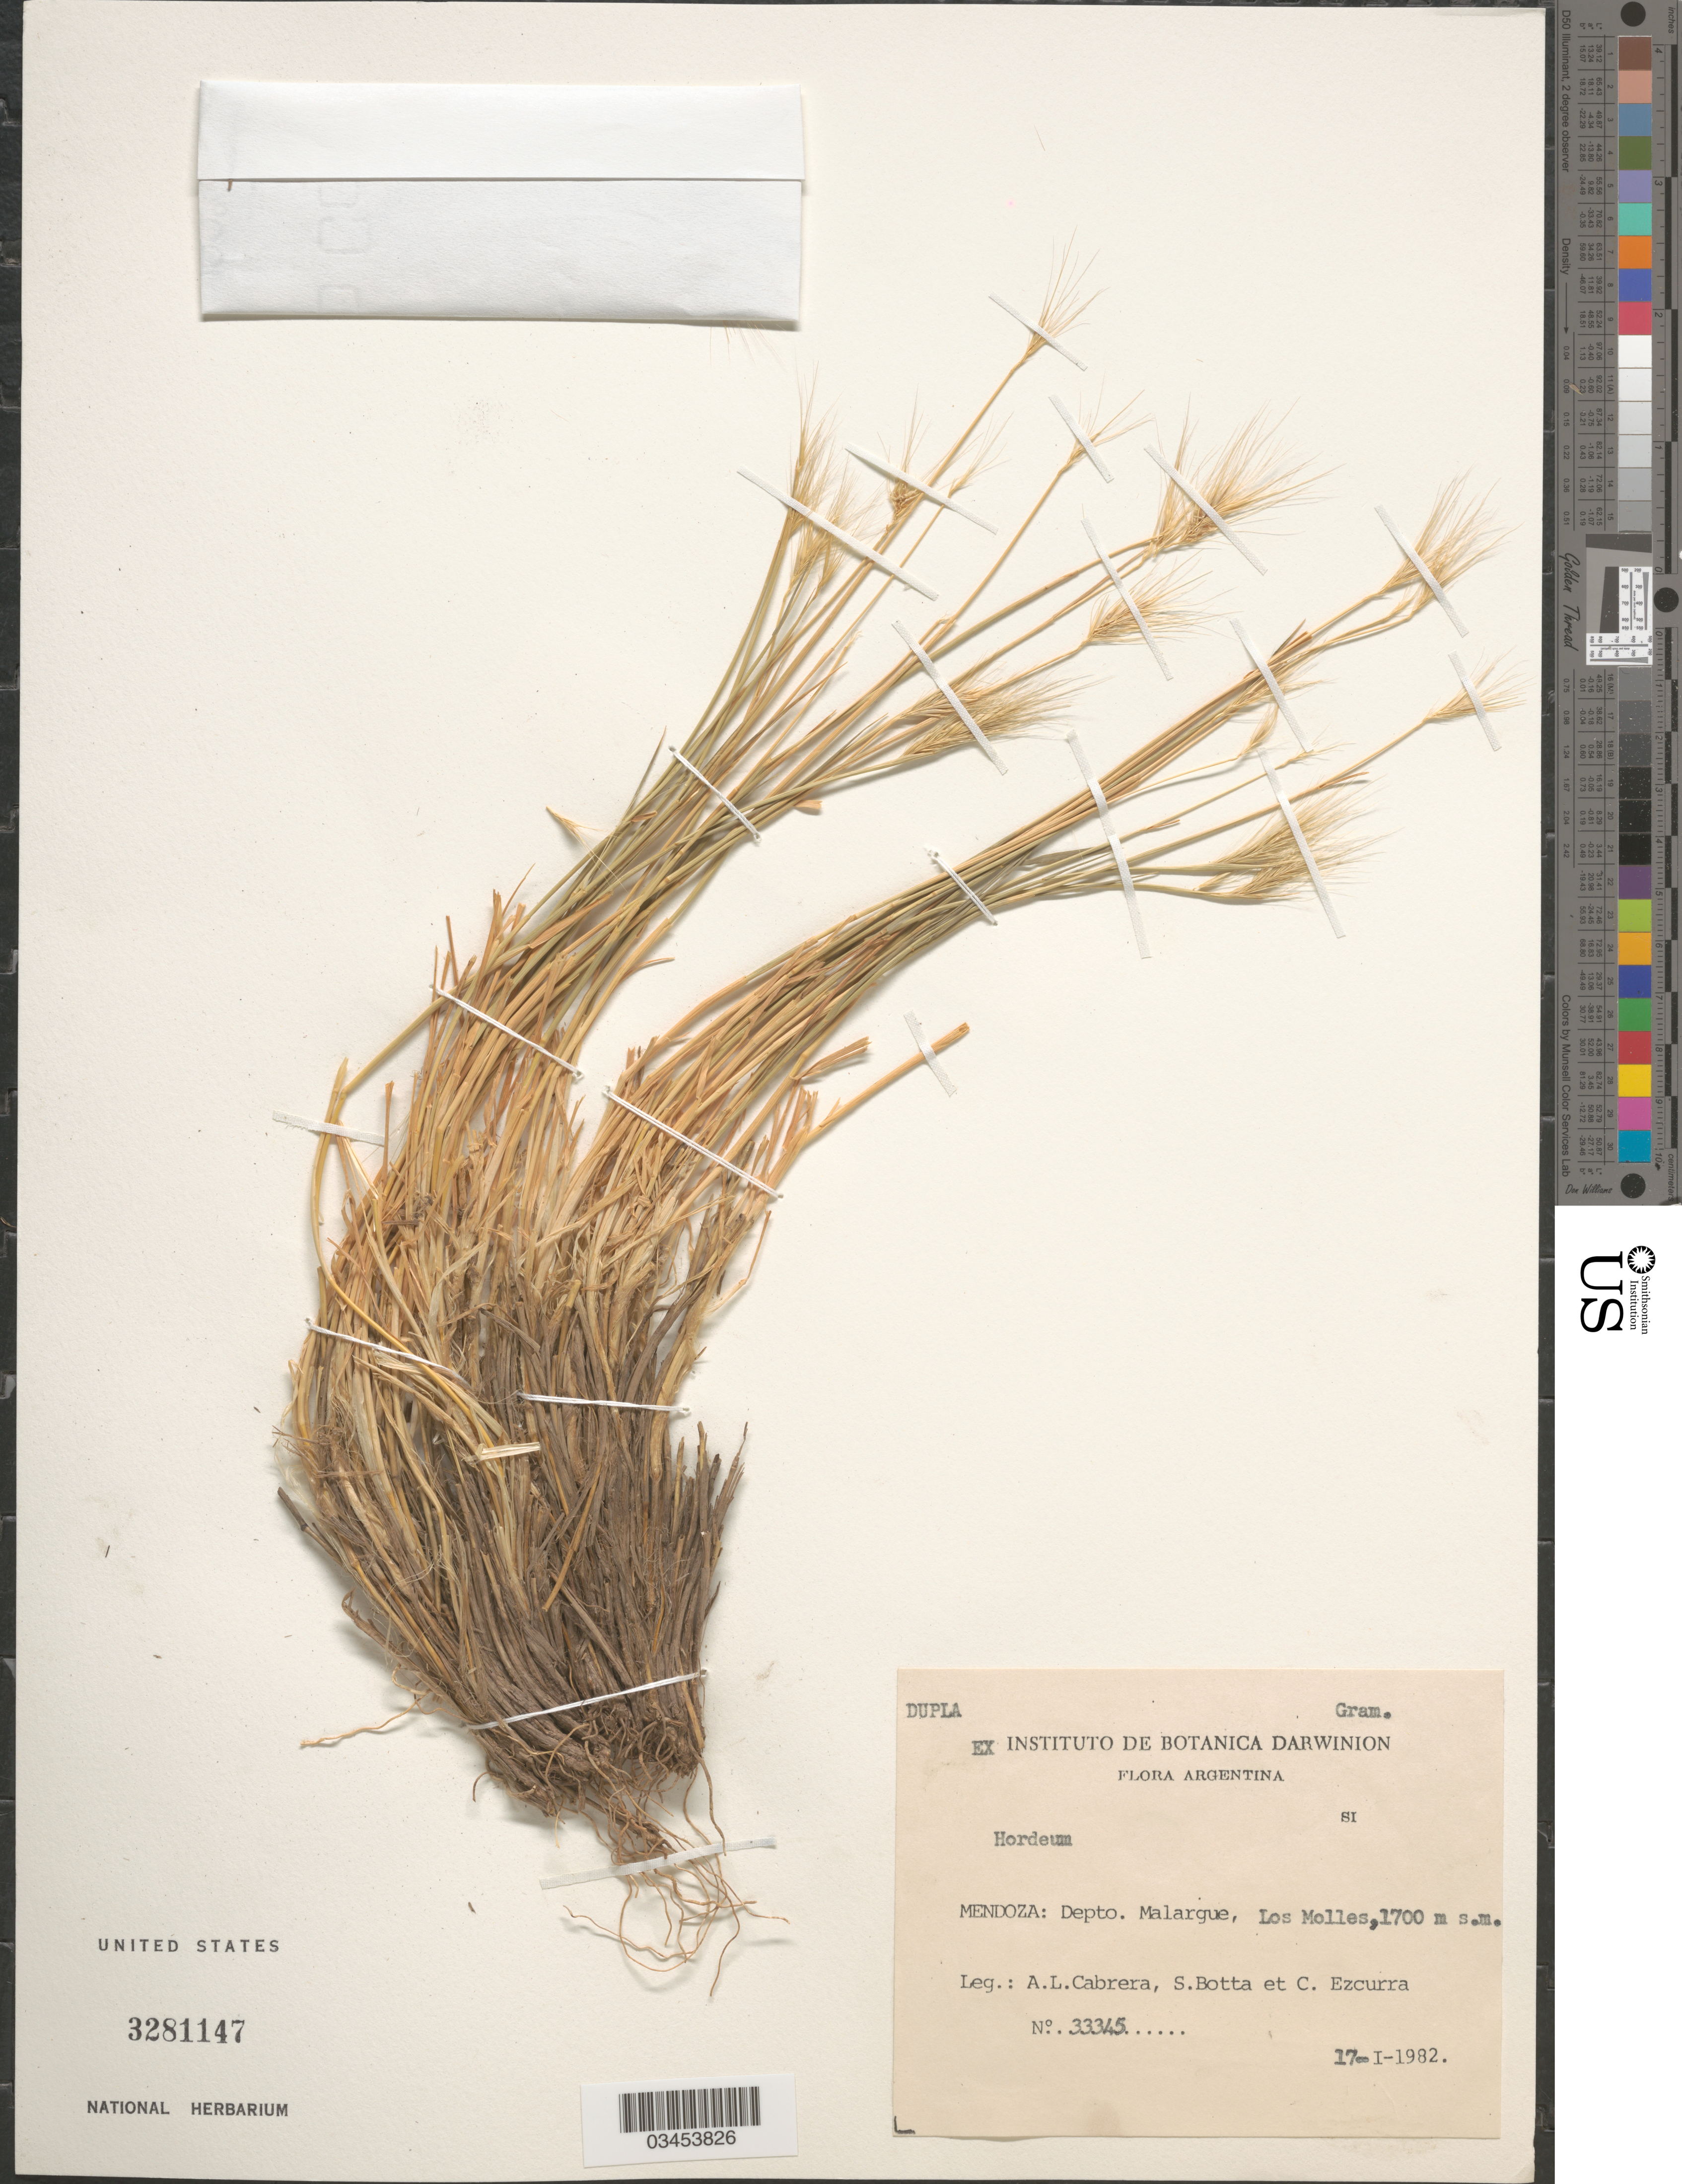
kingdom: Plantae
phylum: Tracheophyta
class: Liliopsida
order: Poales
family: Poaceae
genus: Hordeum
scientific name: Hordeum sp.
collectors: A. L. Cabrera, S. Botta & C. Ezcurra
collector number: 33345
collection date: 1982-01-17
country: Argentina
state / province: Mendoza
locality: Depto. Malargue, Los Molles.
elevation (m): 1700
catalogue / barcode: US 3281147